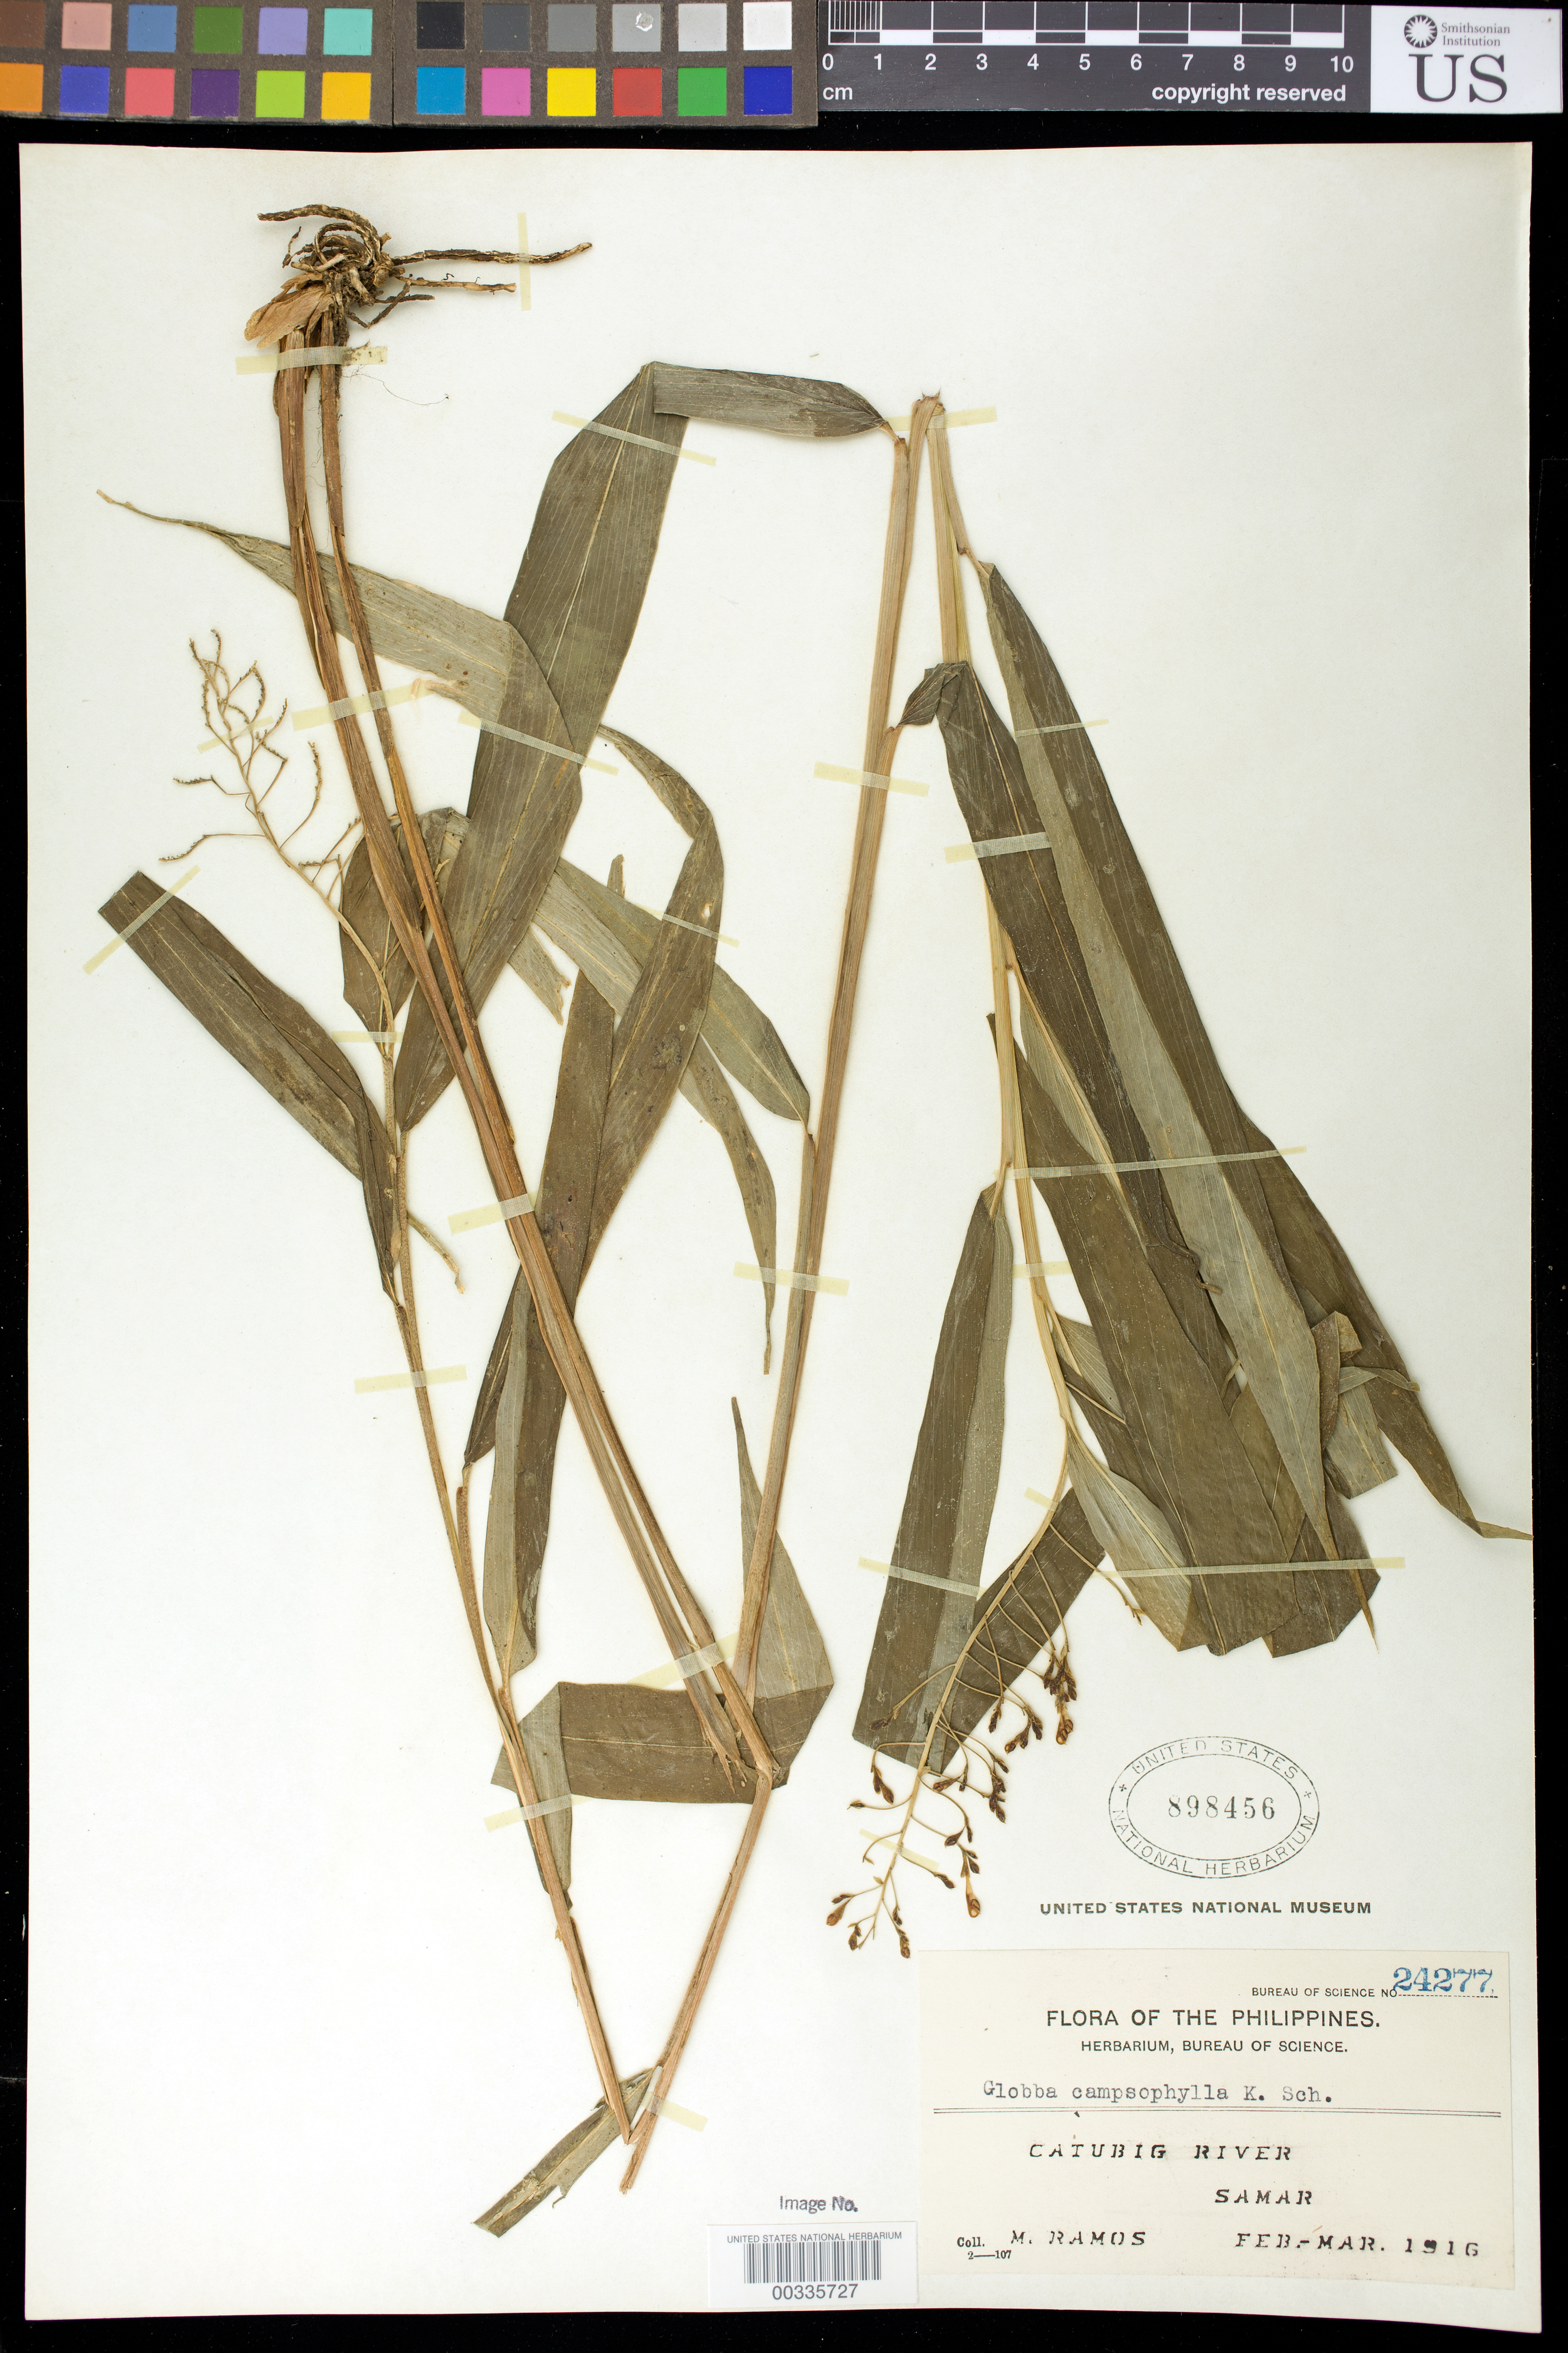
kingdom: Plantae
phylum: Tracheophyta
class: Liliopsida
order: Zingiberales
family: Zingiberaceae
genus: Globba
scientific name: Globba campsophylla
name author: K. Schum.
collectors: M. Ramos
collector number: Bur. Sci. 24277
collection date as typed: Feb 1916 to -- Mar 1916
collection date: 1916-02/1916-03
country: Philippines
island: Samar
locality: Catubig river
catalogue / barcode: US 898456